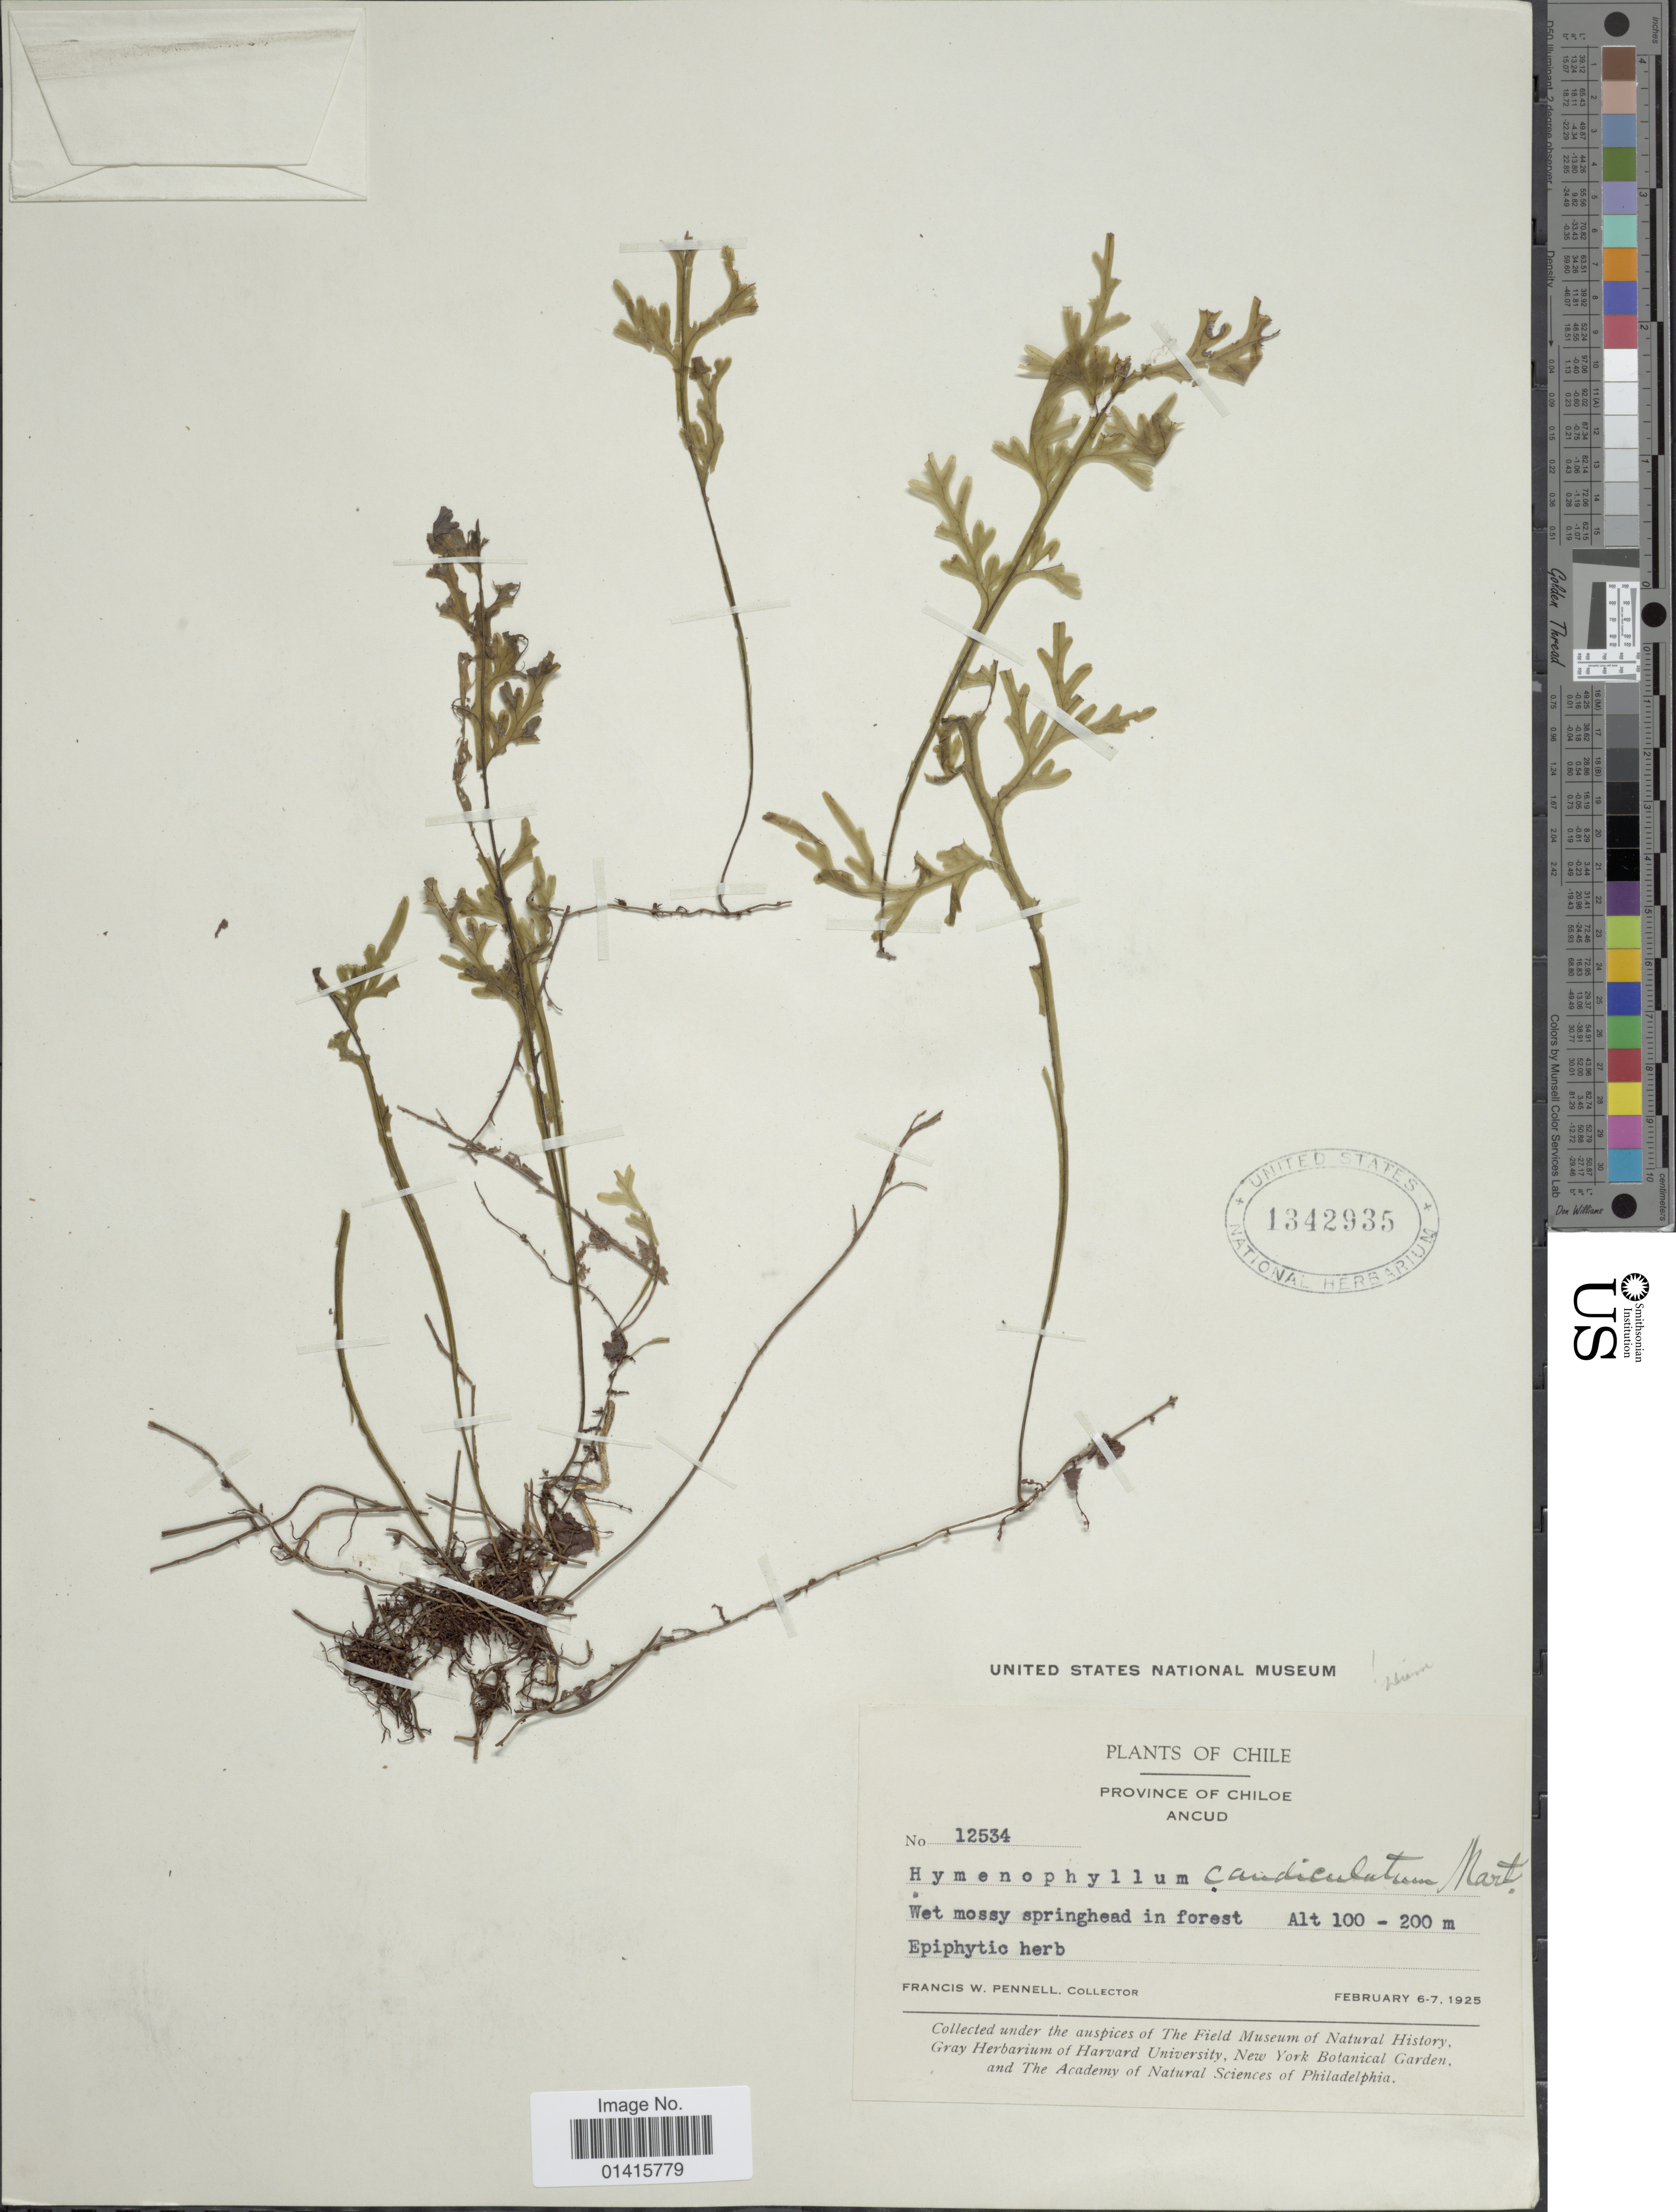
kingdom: Plantae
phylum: Tracheophyta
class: Polypodiopsida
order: Hymenophyllales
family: Hymenophyllaceae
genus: Hymenophyllum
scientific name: Hymenophyllum caudiculatum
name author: Mart.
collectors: F. W. Pennell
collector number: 12534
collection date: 1925-02-06/1925-02-07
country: Chile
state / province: Arica y Parinacota (XV)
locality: Province of Chiloe, Ancud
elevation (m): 100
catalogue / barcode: US 1342935